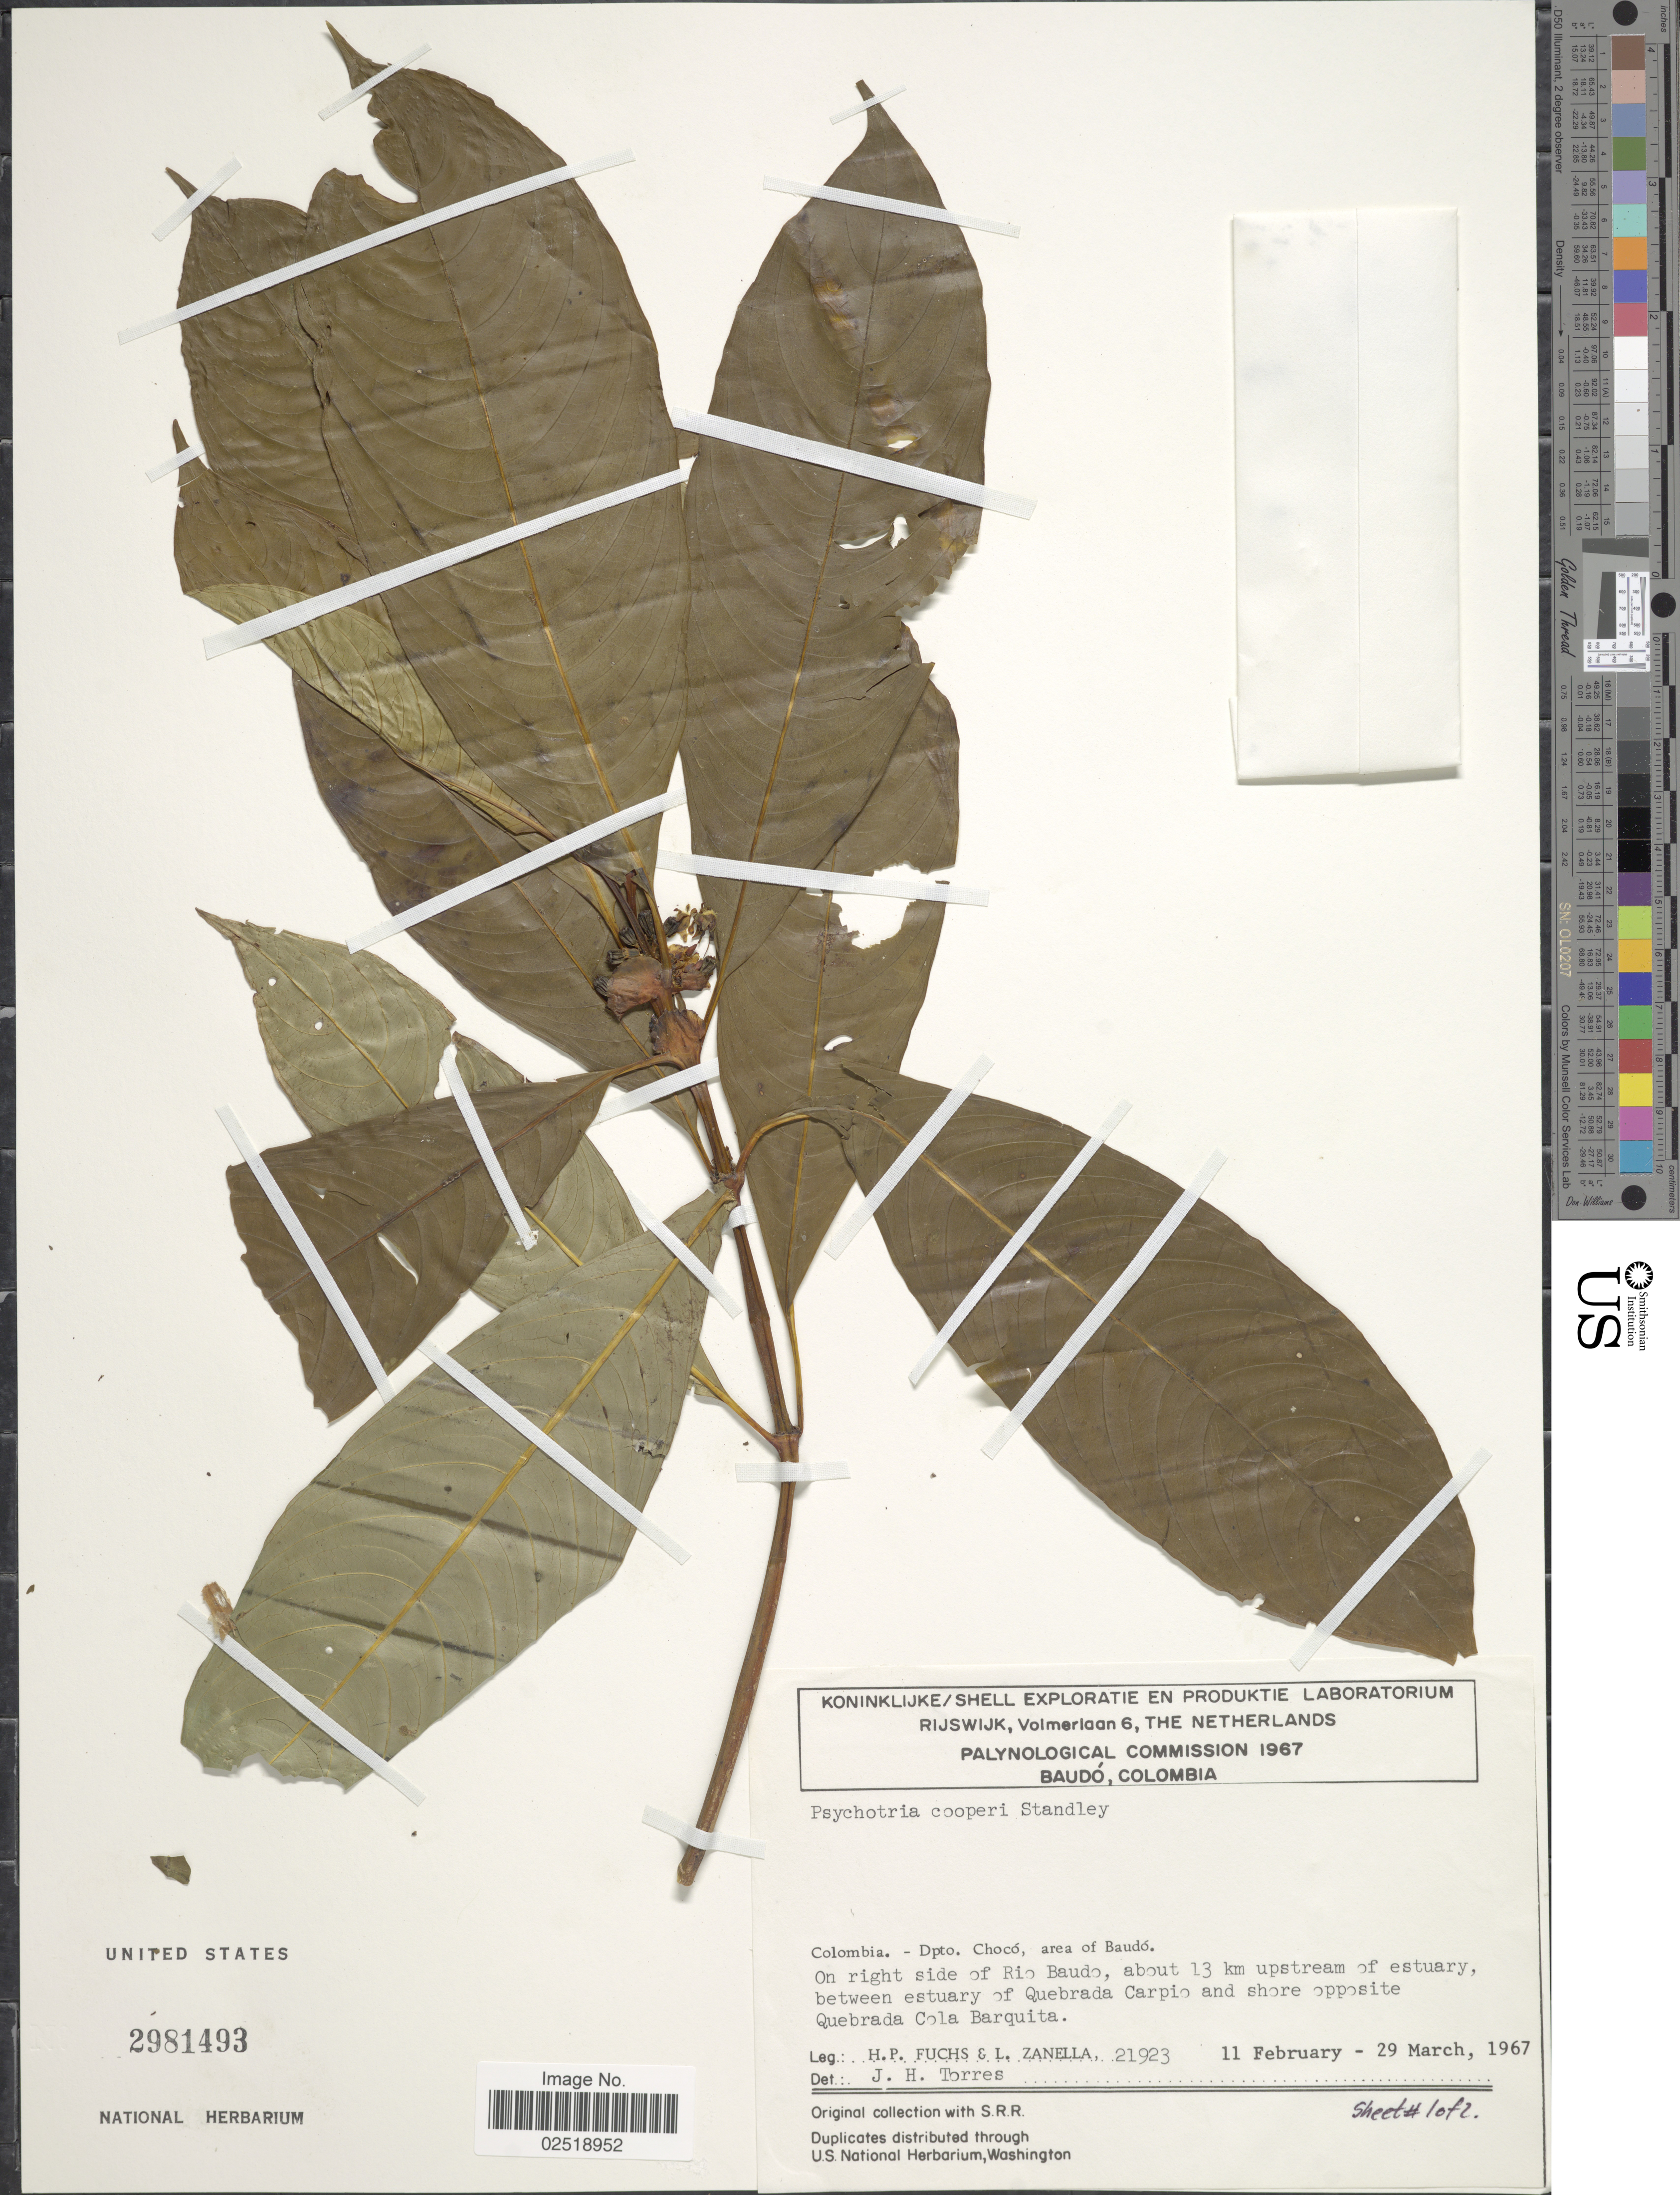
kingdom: Plantae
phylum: Tracheophyta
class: Magnoliopsida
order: Gentianales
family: Rubiaceae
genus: Psychotria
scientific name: Psychotria cooperi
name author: Standl.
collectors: H. P. Fuchs & L. Zanella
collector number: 21923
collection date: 1967-02-11/1967-03-29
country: Colombia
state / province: Chocó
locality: Dpto. Chocó, area of Baudó, On right side of Rio Baudo, about 13 km upstream of estuary, between estuary of Quebrada Carpio and shore opposite Quebrada Cola Barquita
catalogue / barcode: US 2981493